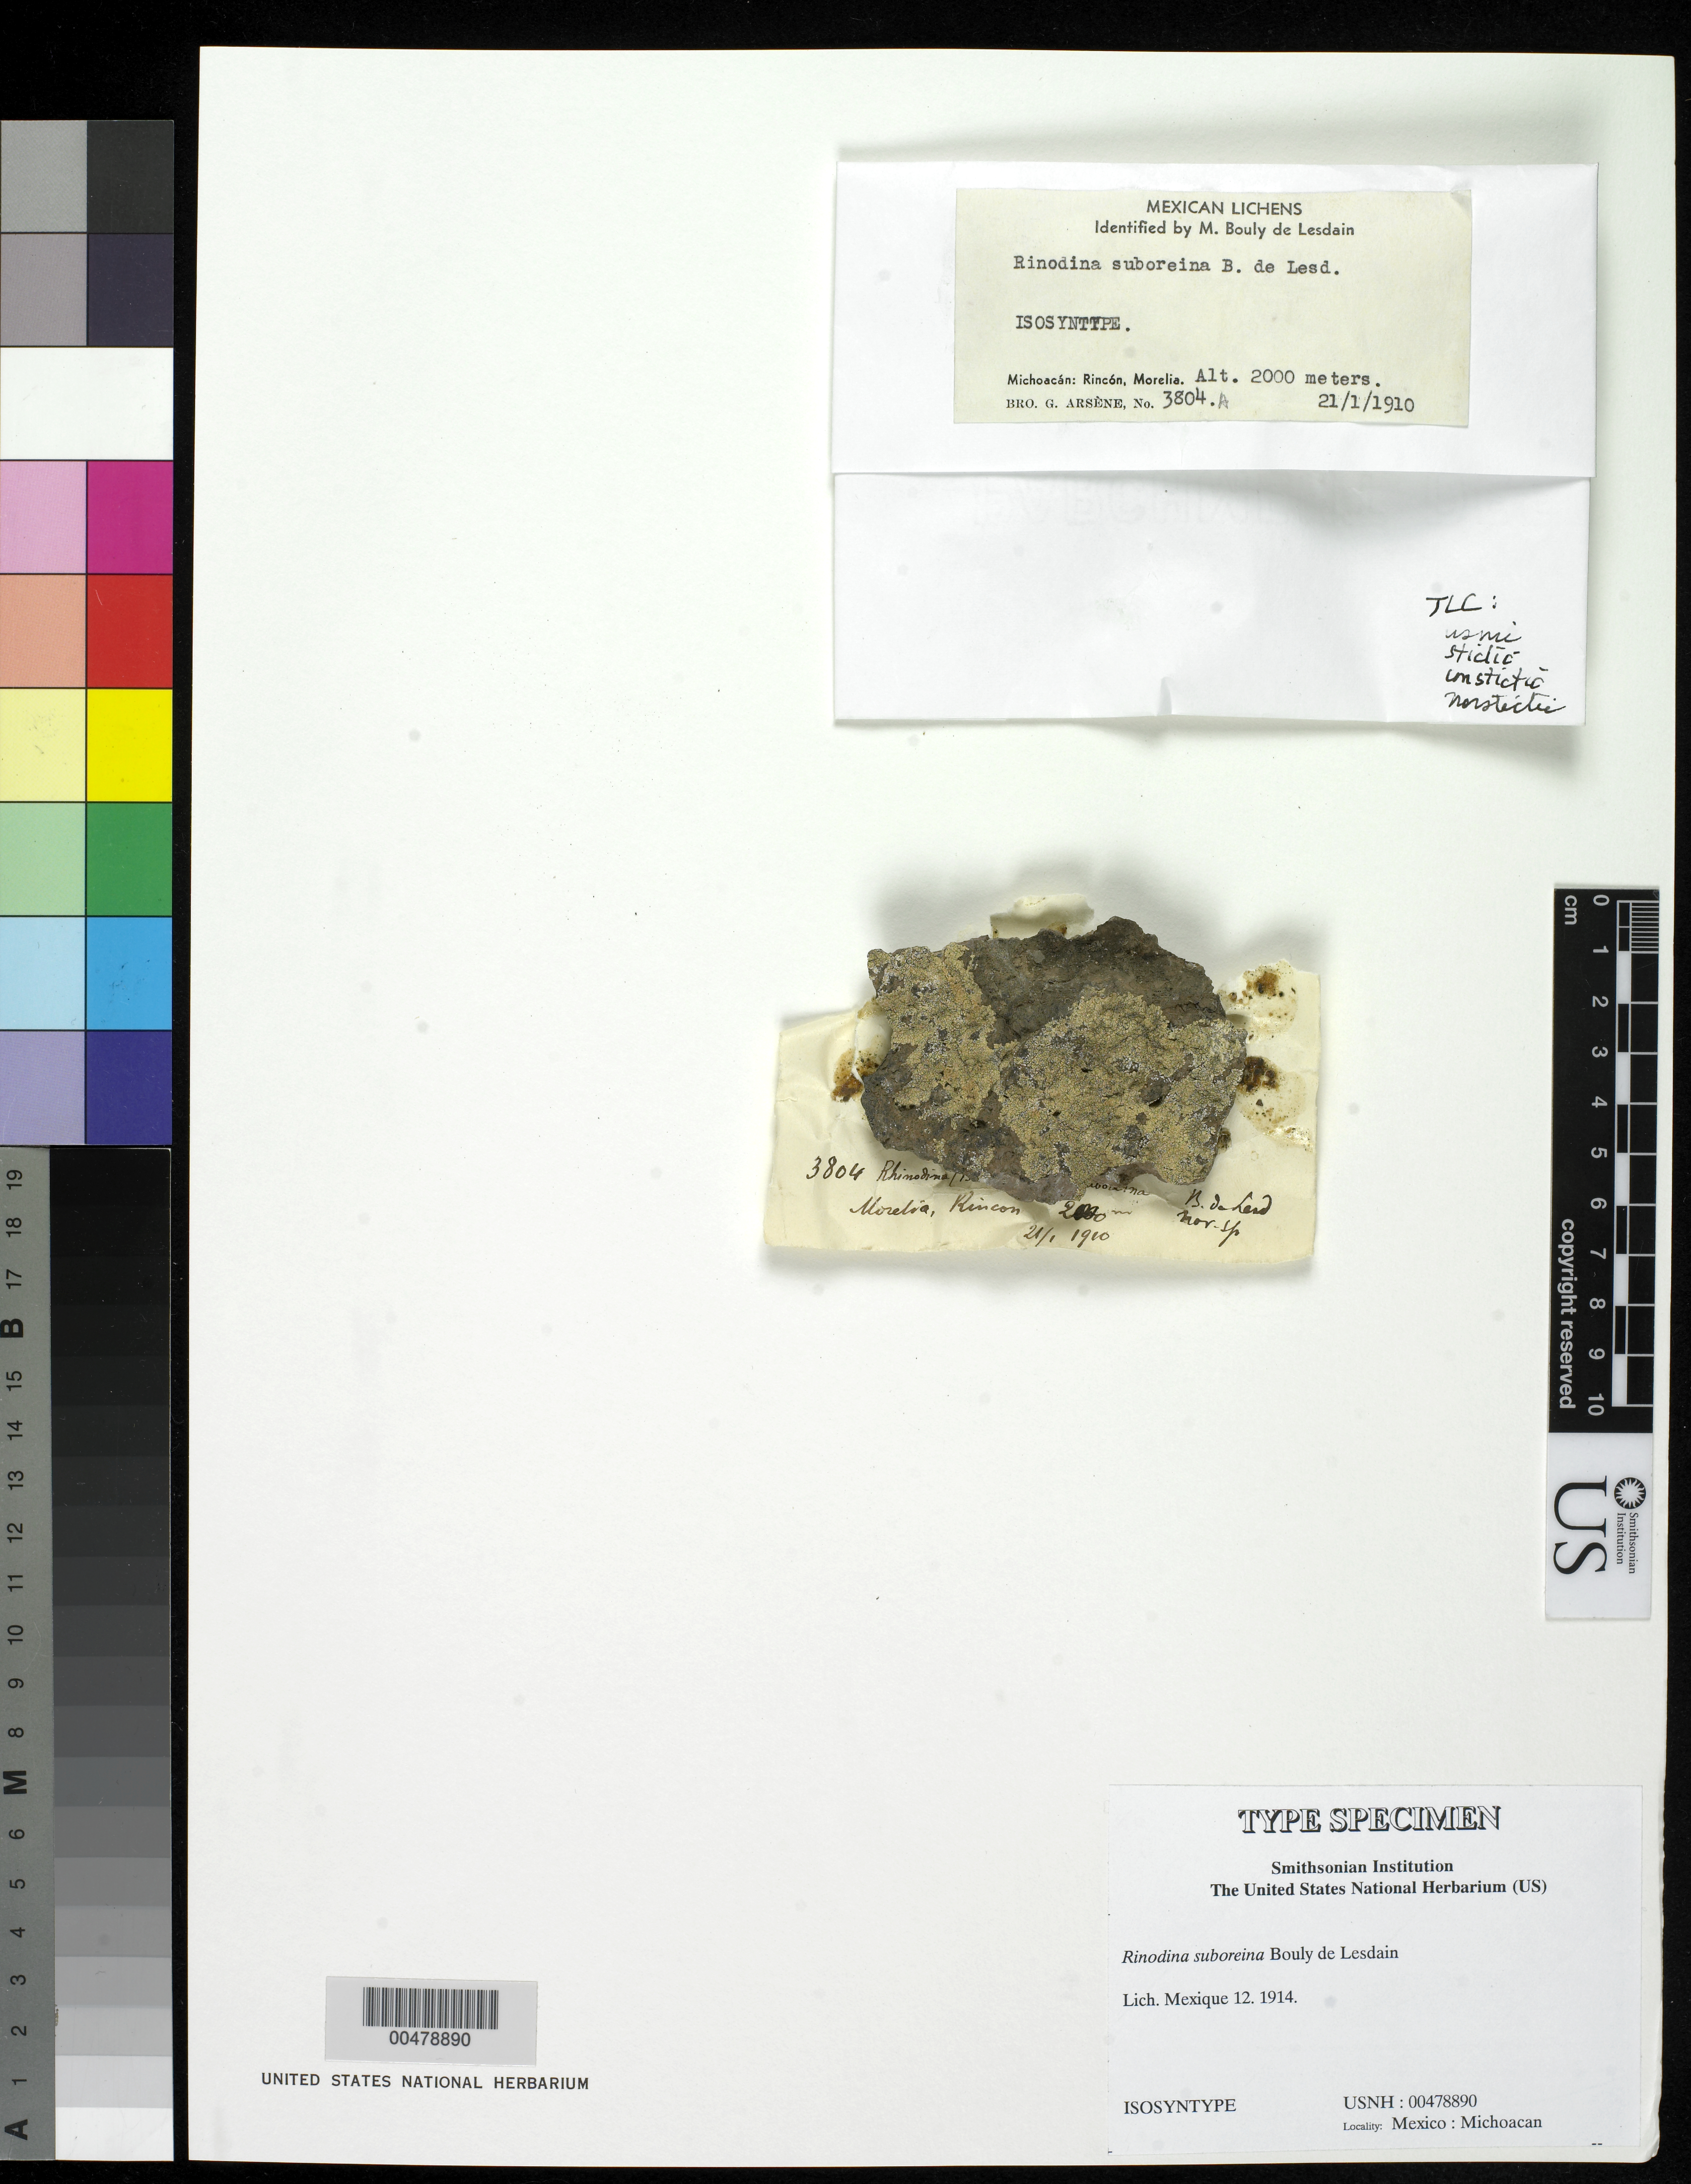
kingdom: Fungi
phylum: Ascomycota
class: Lecanoromycetes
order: Caliciales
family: Physciaceae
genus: Rinodina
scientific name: Rinodina suboreina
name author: B. de Lesd.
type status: Isosyntype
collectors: Bro. G. Arsène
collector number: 3804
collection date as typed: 21 Jan 1910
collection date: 1910-01-21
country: Mexico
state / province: Michoacán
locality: Rincon, Morelia.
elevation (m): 2000